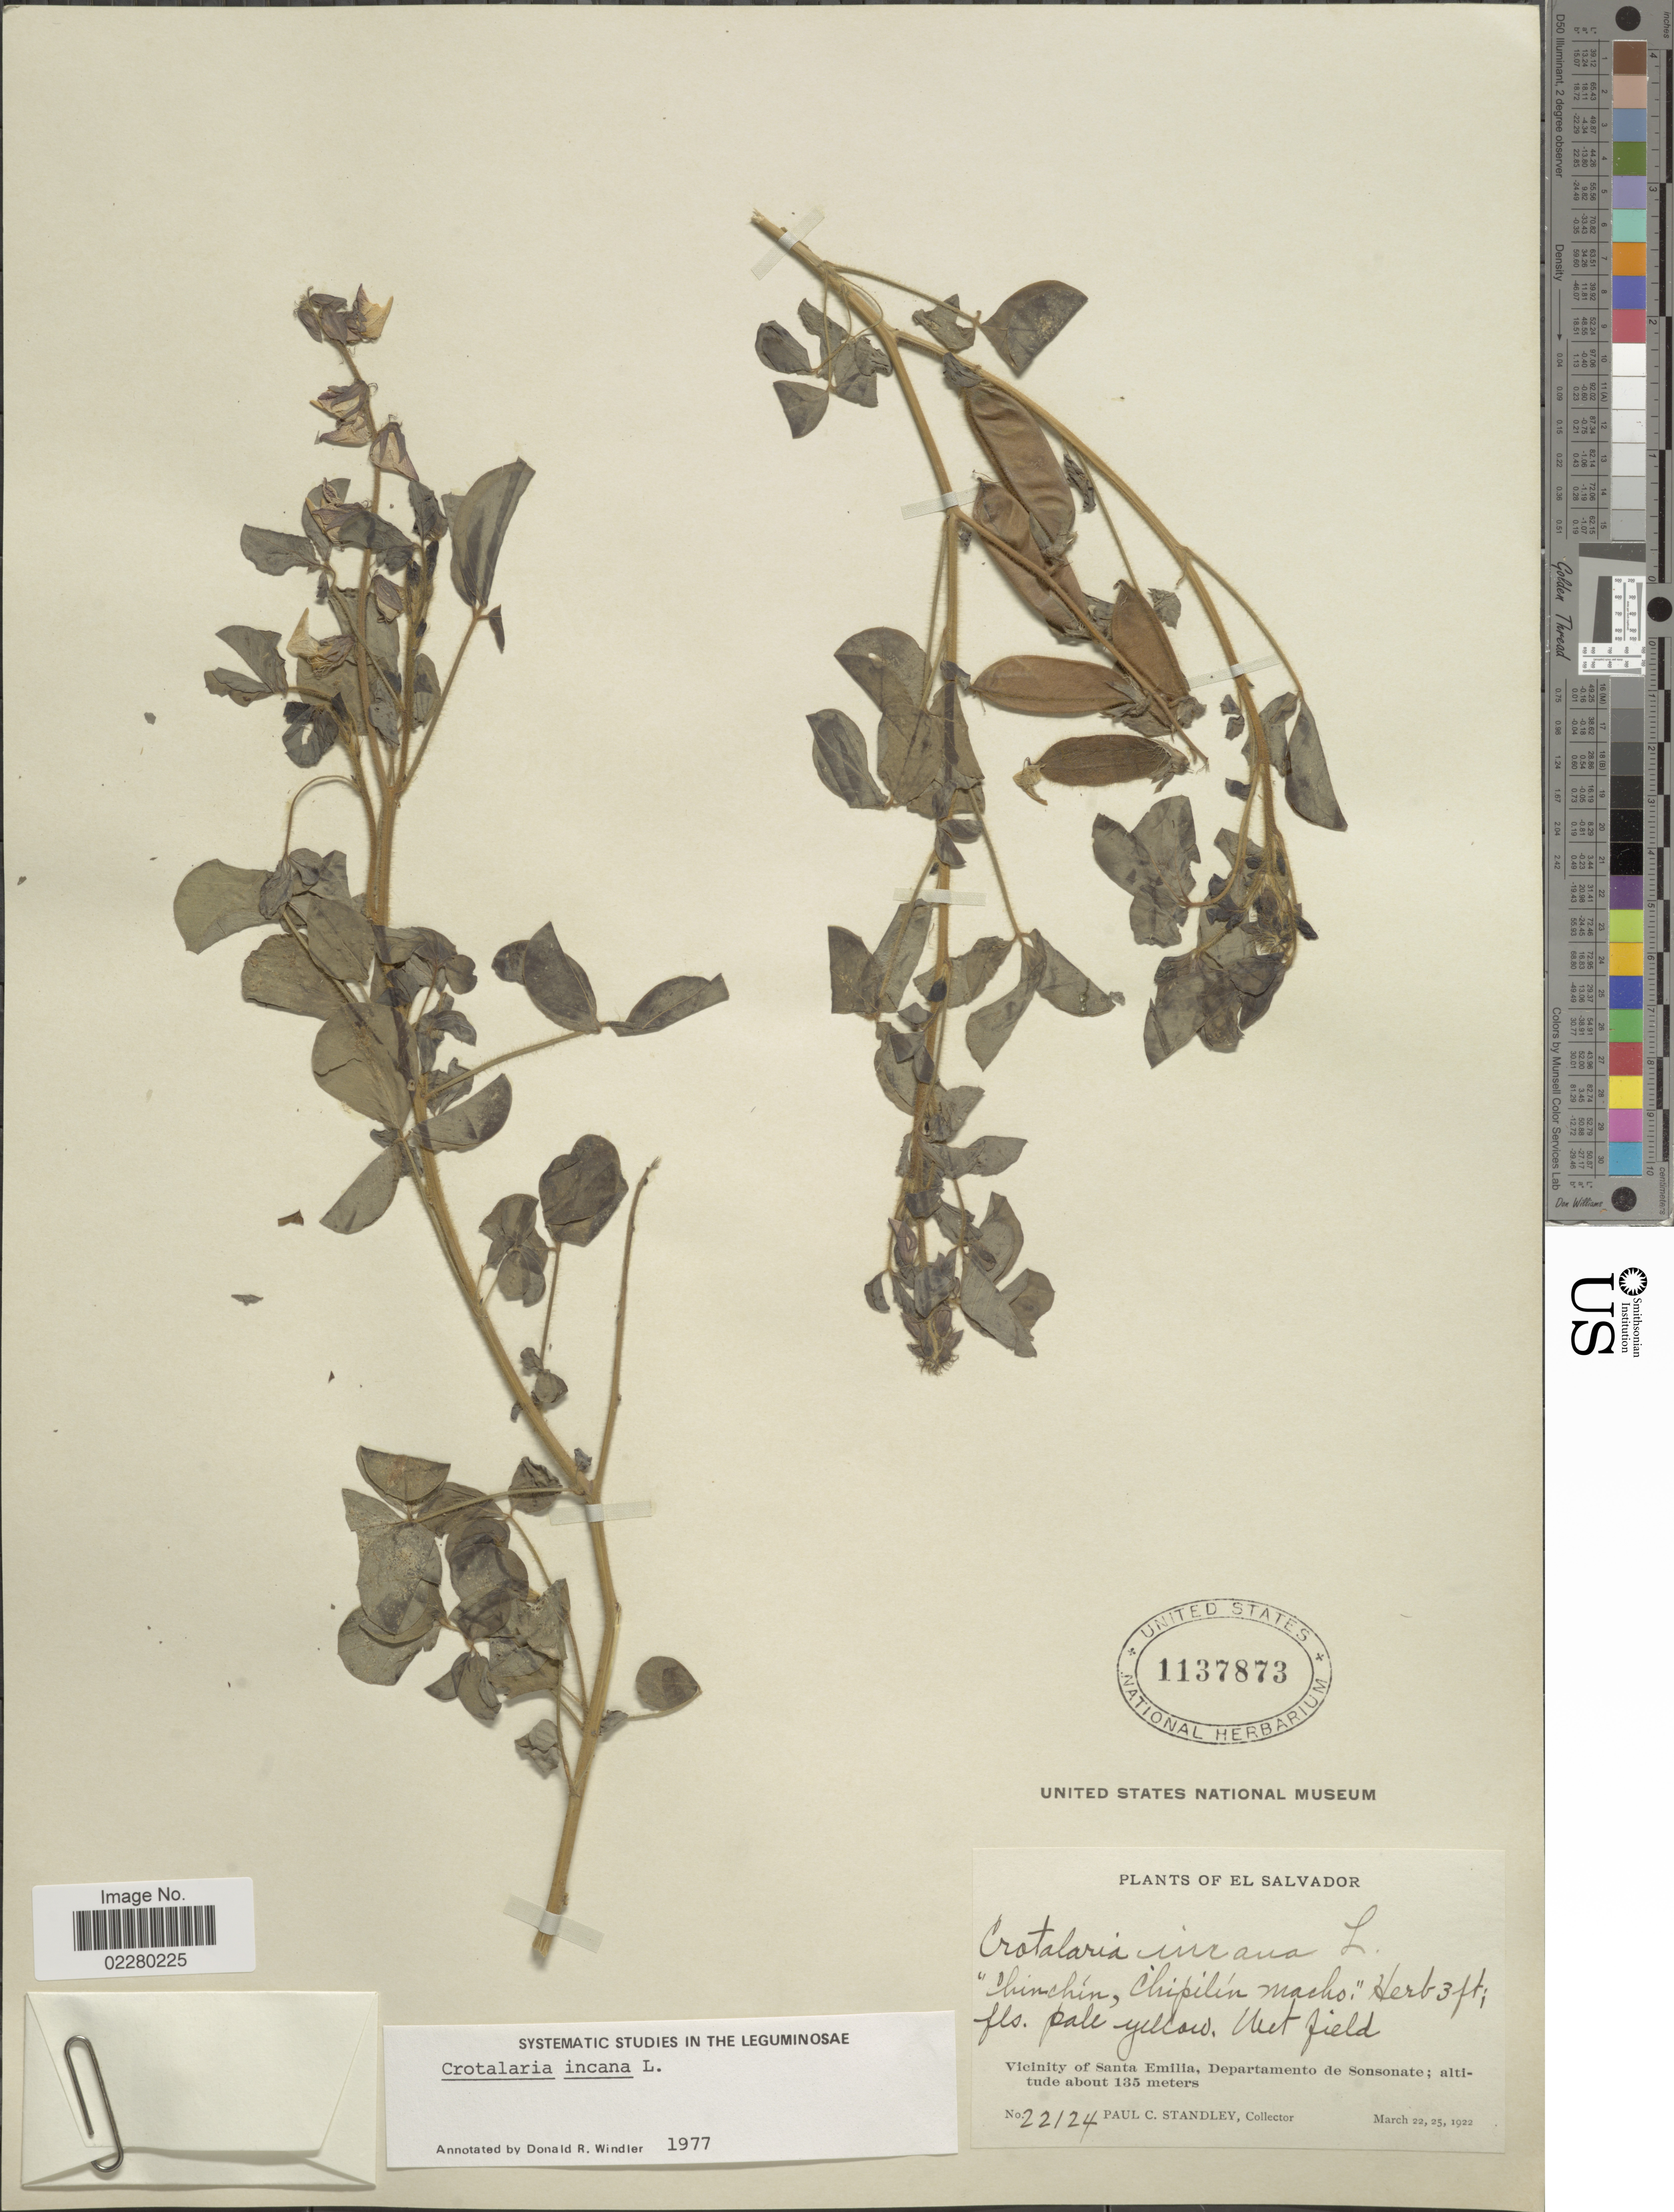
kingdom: Plantae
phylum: Tracheophyta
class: Magnoliopsida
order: Fabales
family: Fabaceae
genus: Crotalaria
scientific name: Crotalaria incana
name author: L.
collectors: P. C. Standley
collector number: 22124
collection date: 1922-03-22/1922-03-25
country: El Salvador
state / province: Sonsonate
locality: Vicinity of Santa Emilia, Departamento de Sonsonate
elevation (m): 135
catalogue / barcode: US 1137873